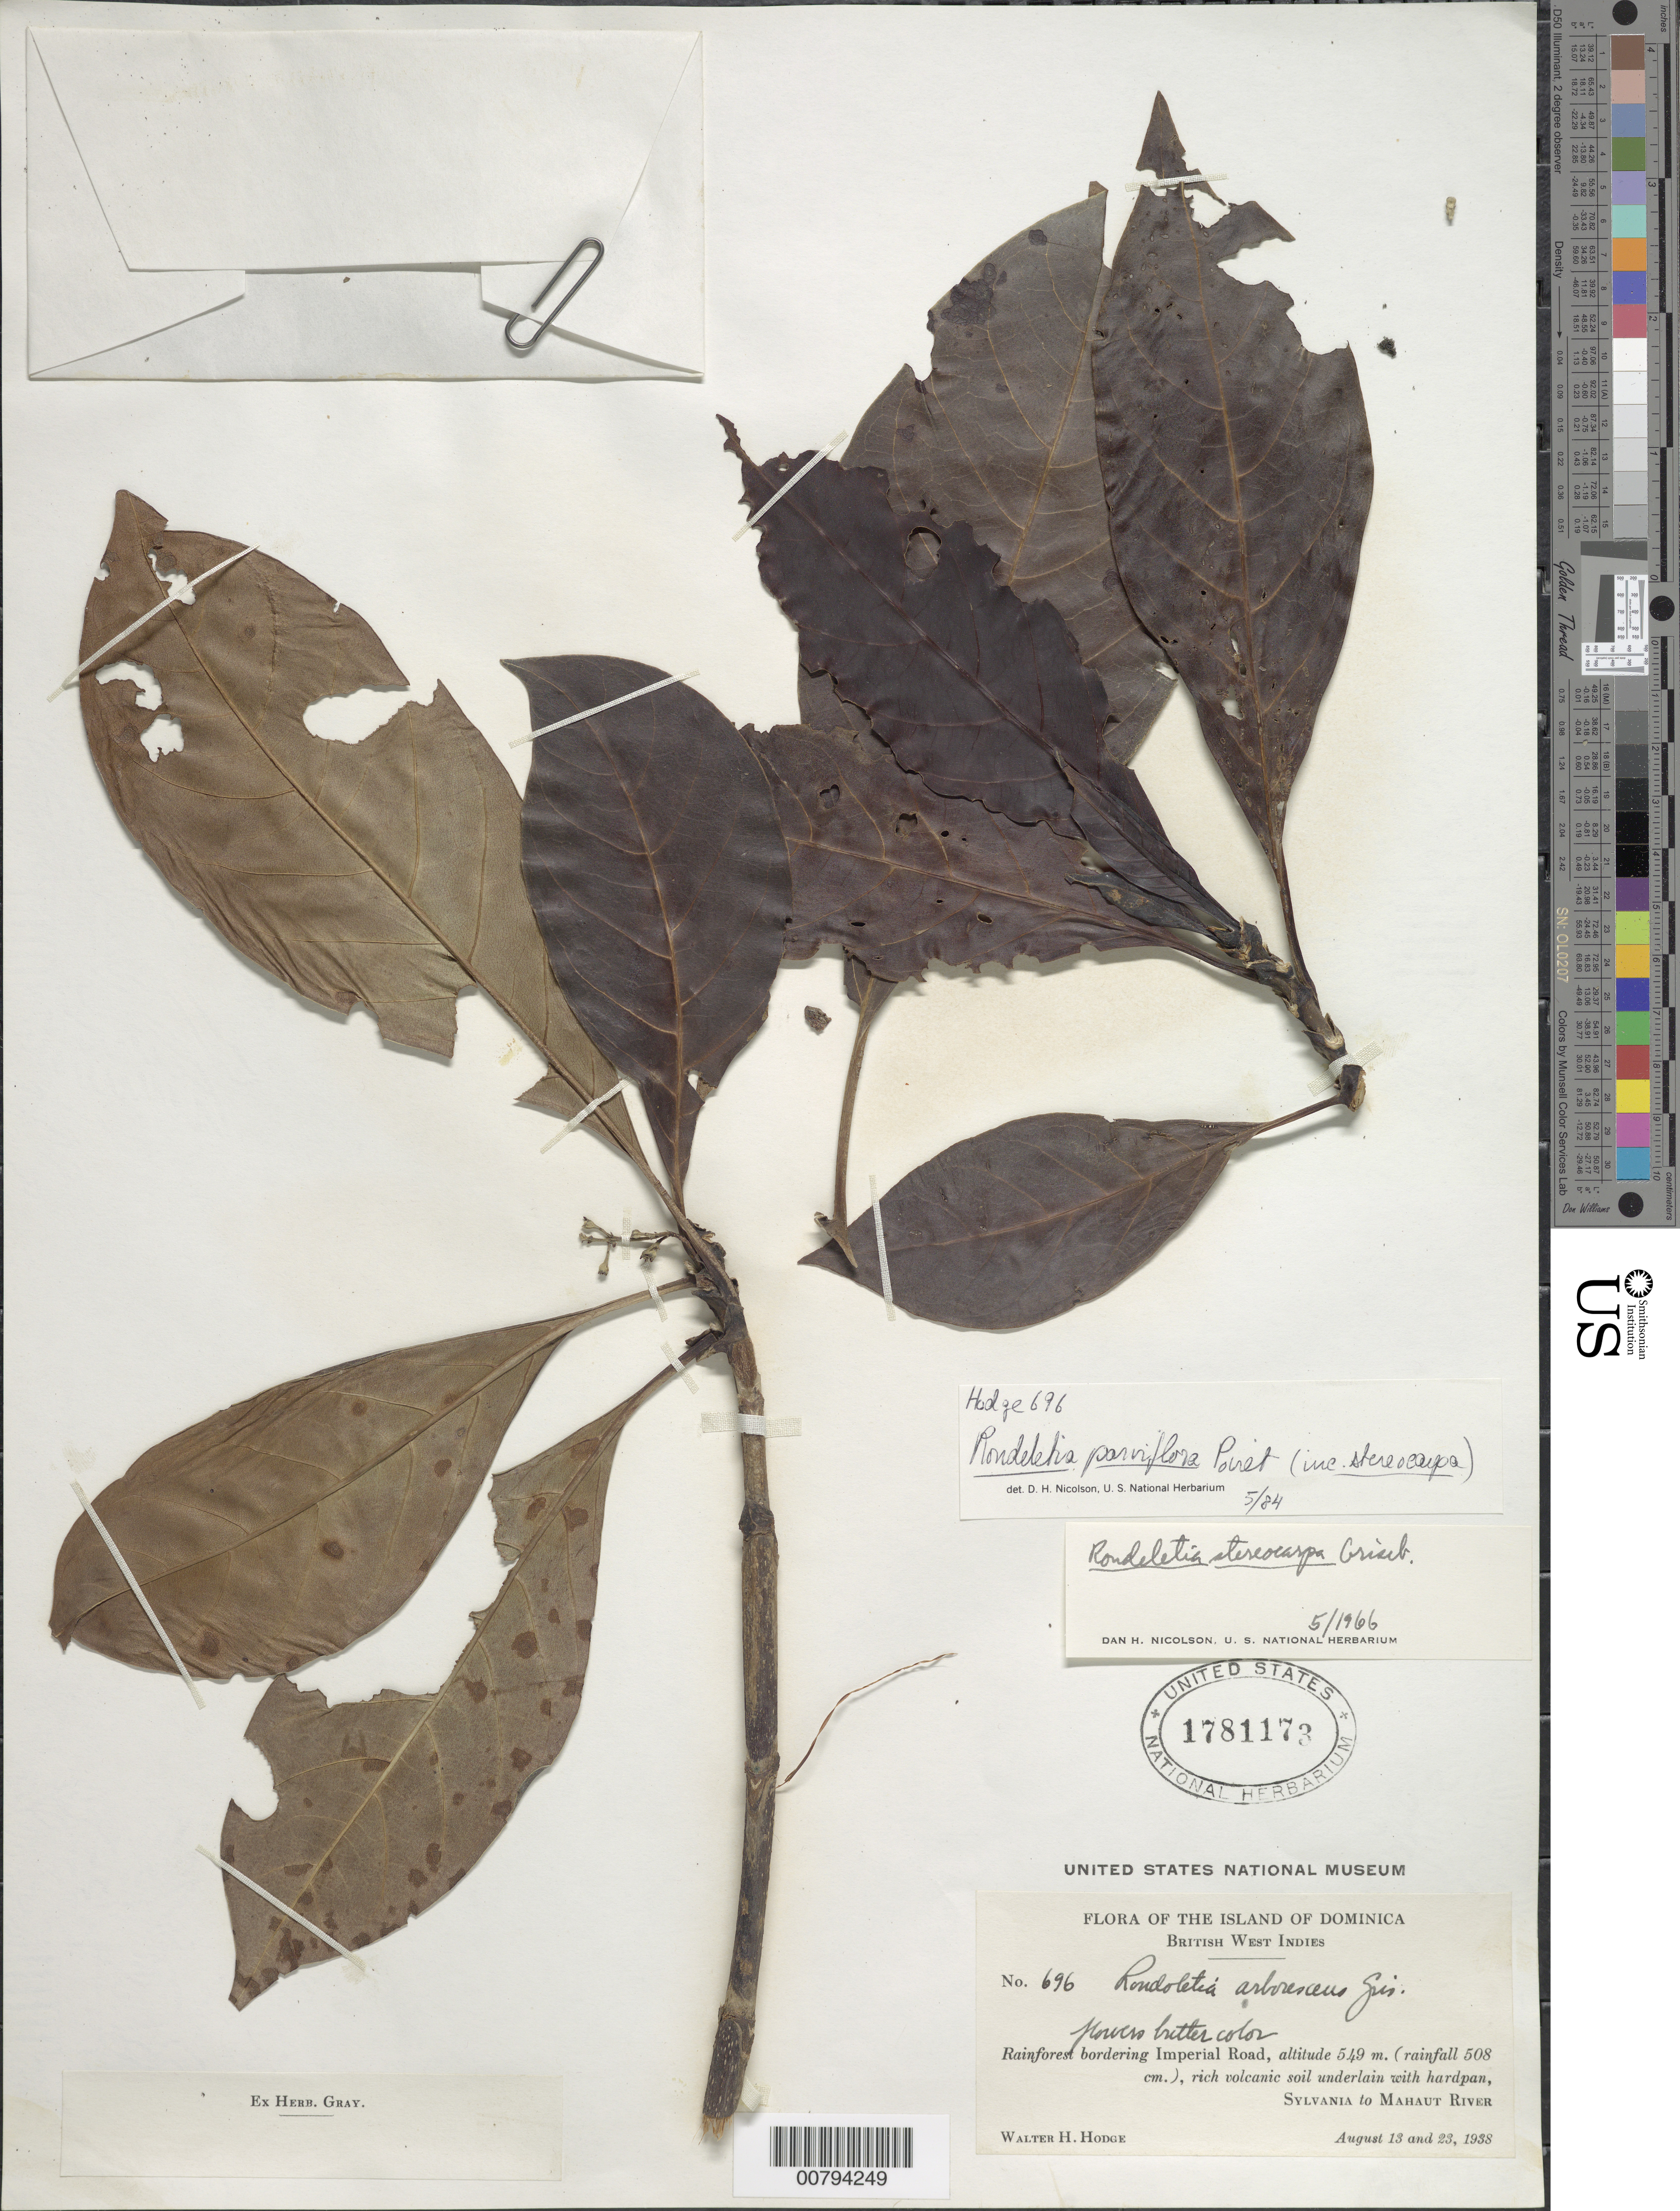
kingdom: Plantae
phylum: Tracheophyta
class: Magnoliopsida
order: Gentianales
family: Rubiaceae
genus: Rondeletia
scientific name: Rondeletia parviflora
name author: Poir.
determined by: Nicolson, Dan H.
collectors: W. Hodge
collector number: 696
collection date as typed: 13 Aug 1938 and 23 Aug 1938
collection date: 1938-08-13,1938-08-23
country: Dominica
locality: Bordering Imperial Road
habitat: Rainforest bordering road (rainfall 508 cm); rich volcanic soil underlain with hardpan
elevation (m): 549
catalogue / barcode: US 1781173